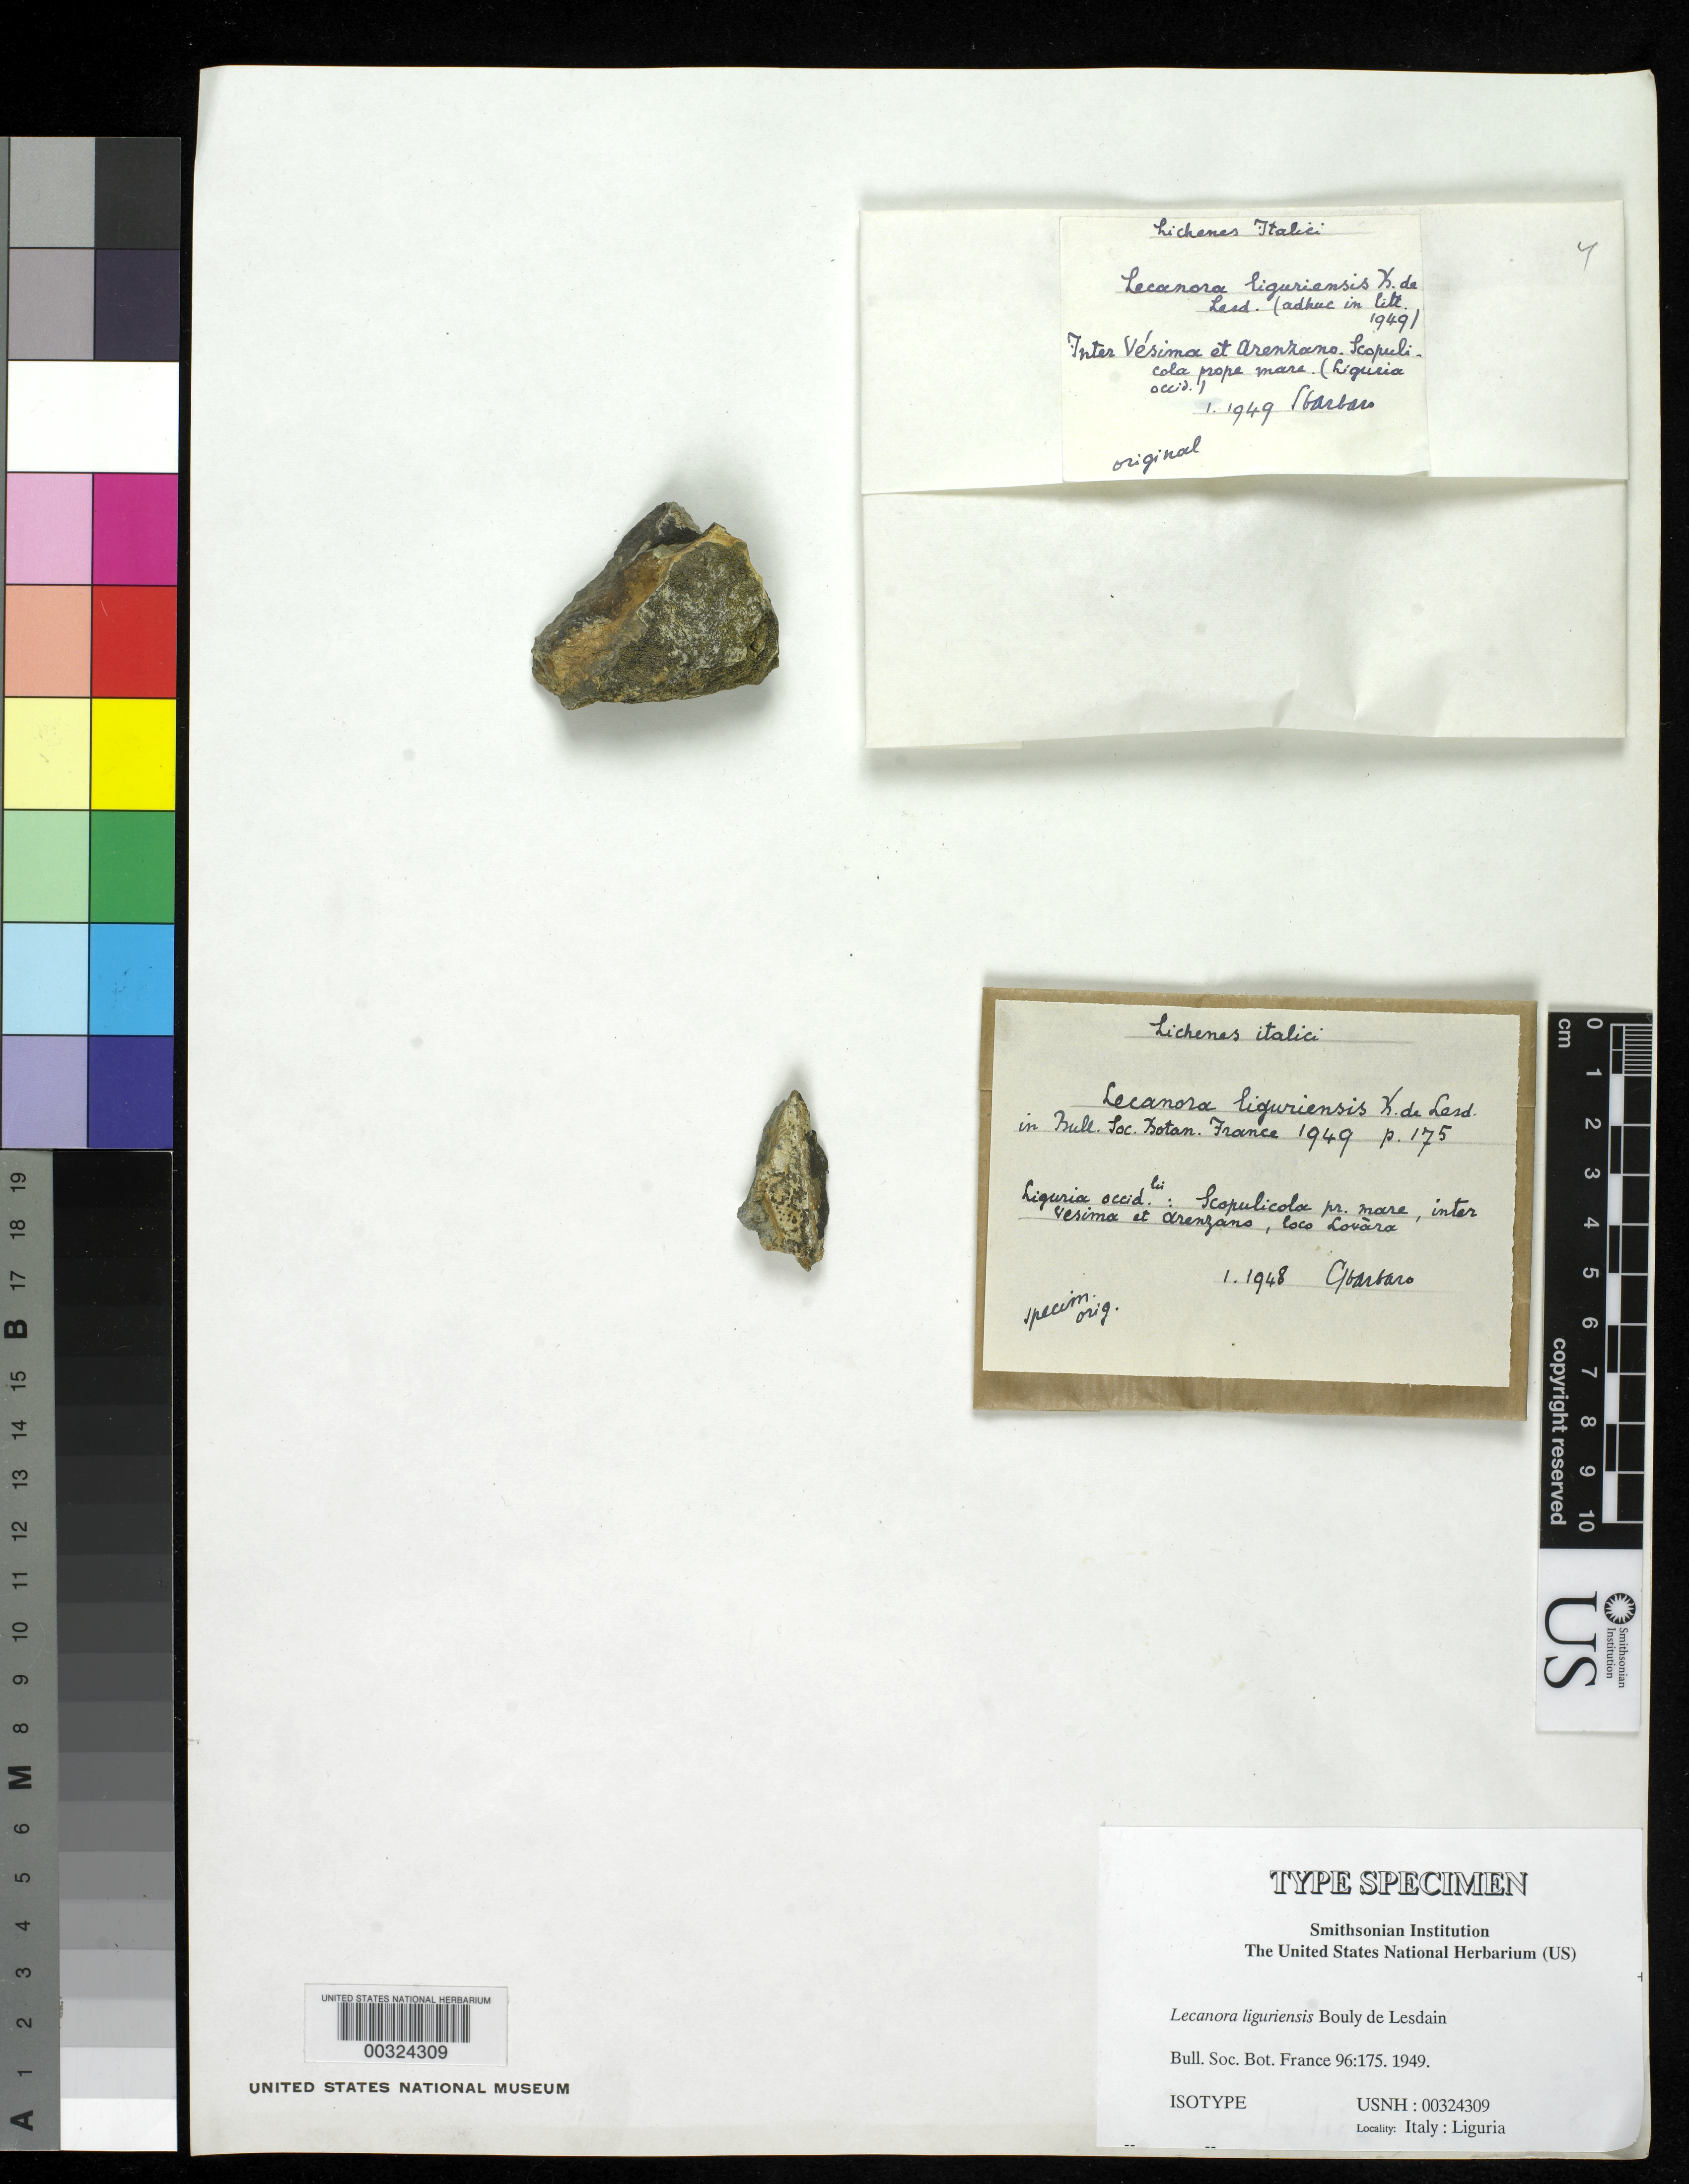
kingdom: Fungi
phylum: Ascomycota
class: Lecanoromycetes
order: Lecanorales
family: Lecanoraceae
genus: Lecanora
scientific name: Lecanora liguriensis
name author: B. de Lesd.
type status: Isotype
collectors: C. Sbarbaro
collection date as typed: Jan 1948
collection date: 1948-01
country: Italy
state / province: Liguria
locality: Rupicola prope mare, inter Vesima et Arenzano. [Rupicola near the sea, between Vesima & Arenzano.]